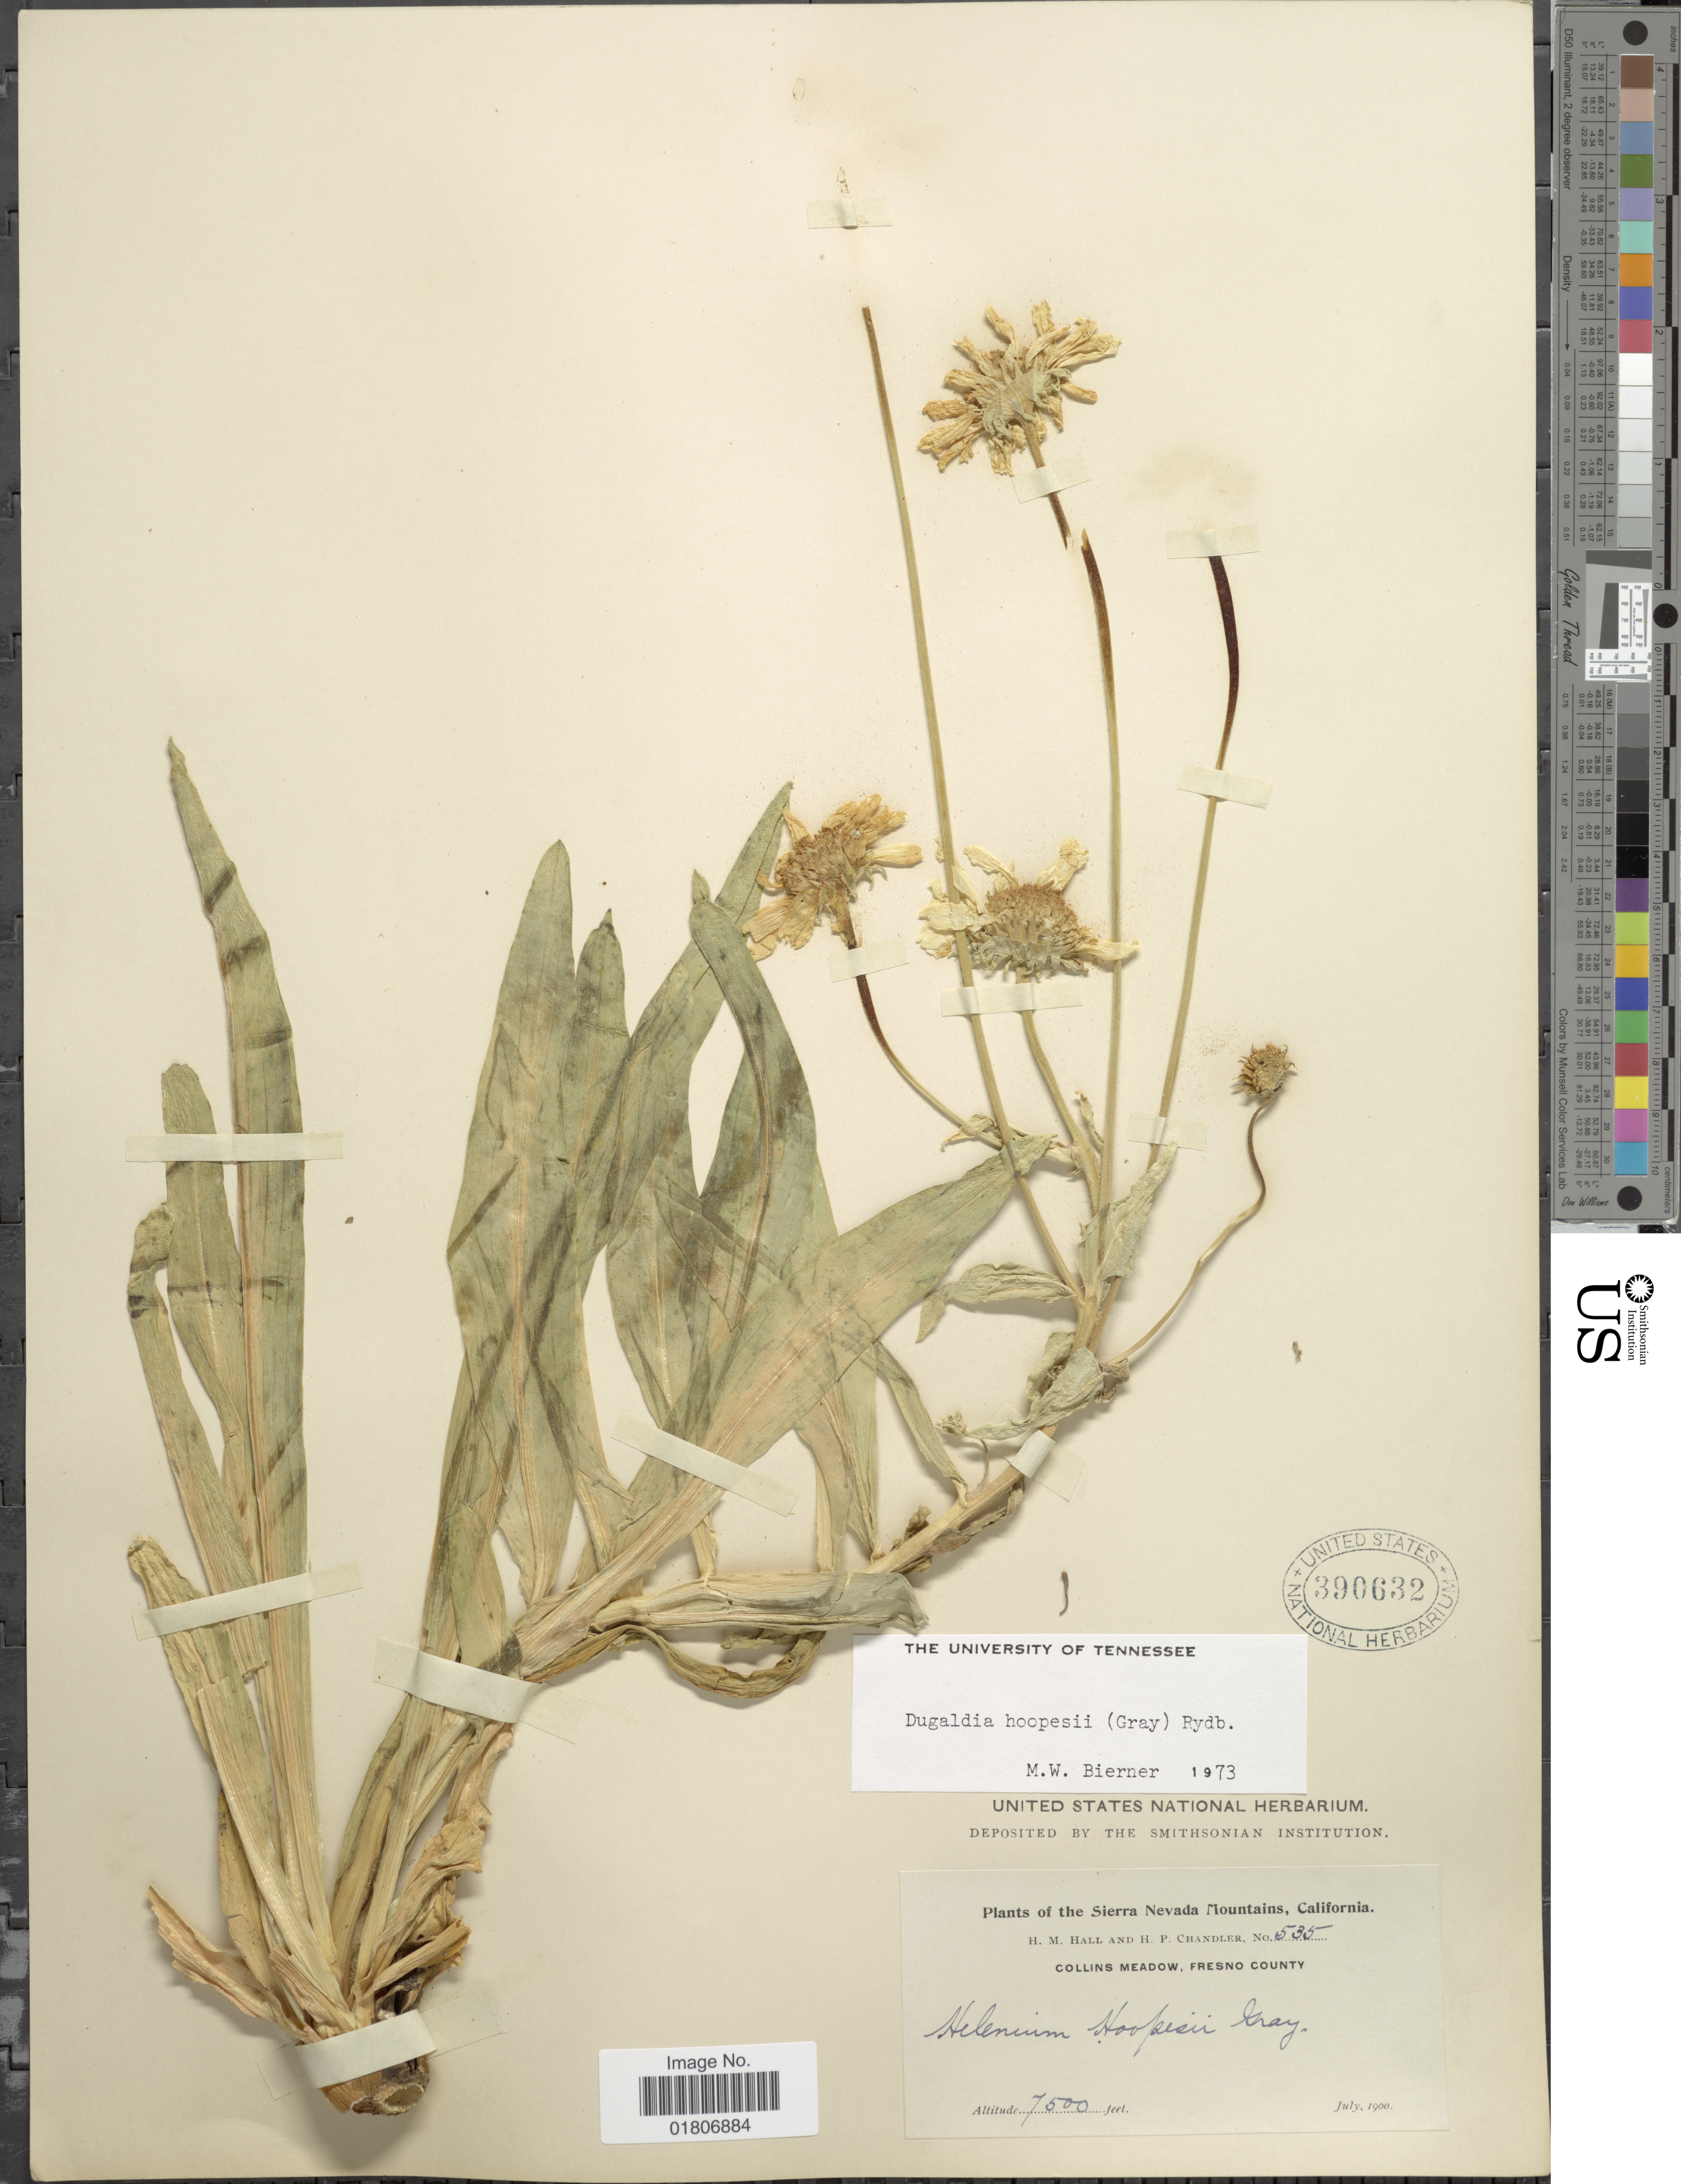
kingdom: Plantae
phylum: Tracheophyta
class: Magnoliopsida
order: Asterales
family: Asteraceae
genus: Dugaldia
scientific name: Dugaldia hoopesii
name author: (A. Gray) Rydb.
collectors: H. M. Hall & H. Chandler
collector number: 535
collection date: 1900-07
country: United States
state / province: California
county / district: Fresno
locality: Sierra Nevada Mountains, Collins Meadow, Fresno County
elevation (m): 2286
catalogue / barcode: US 390632